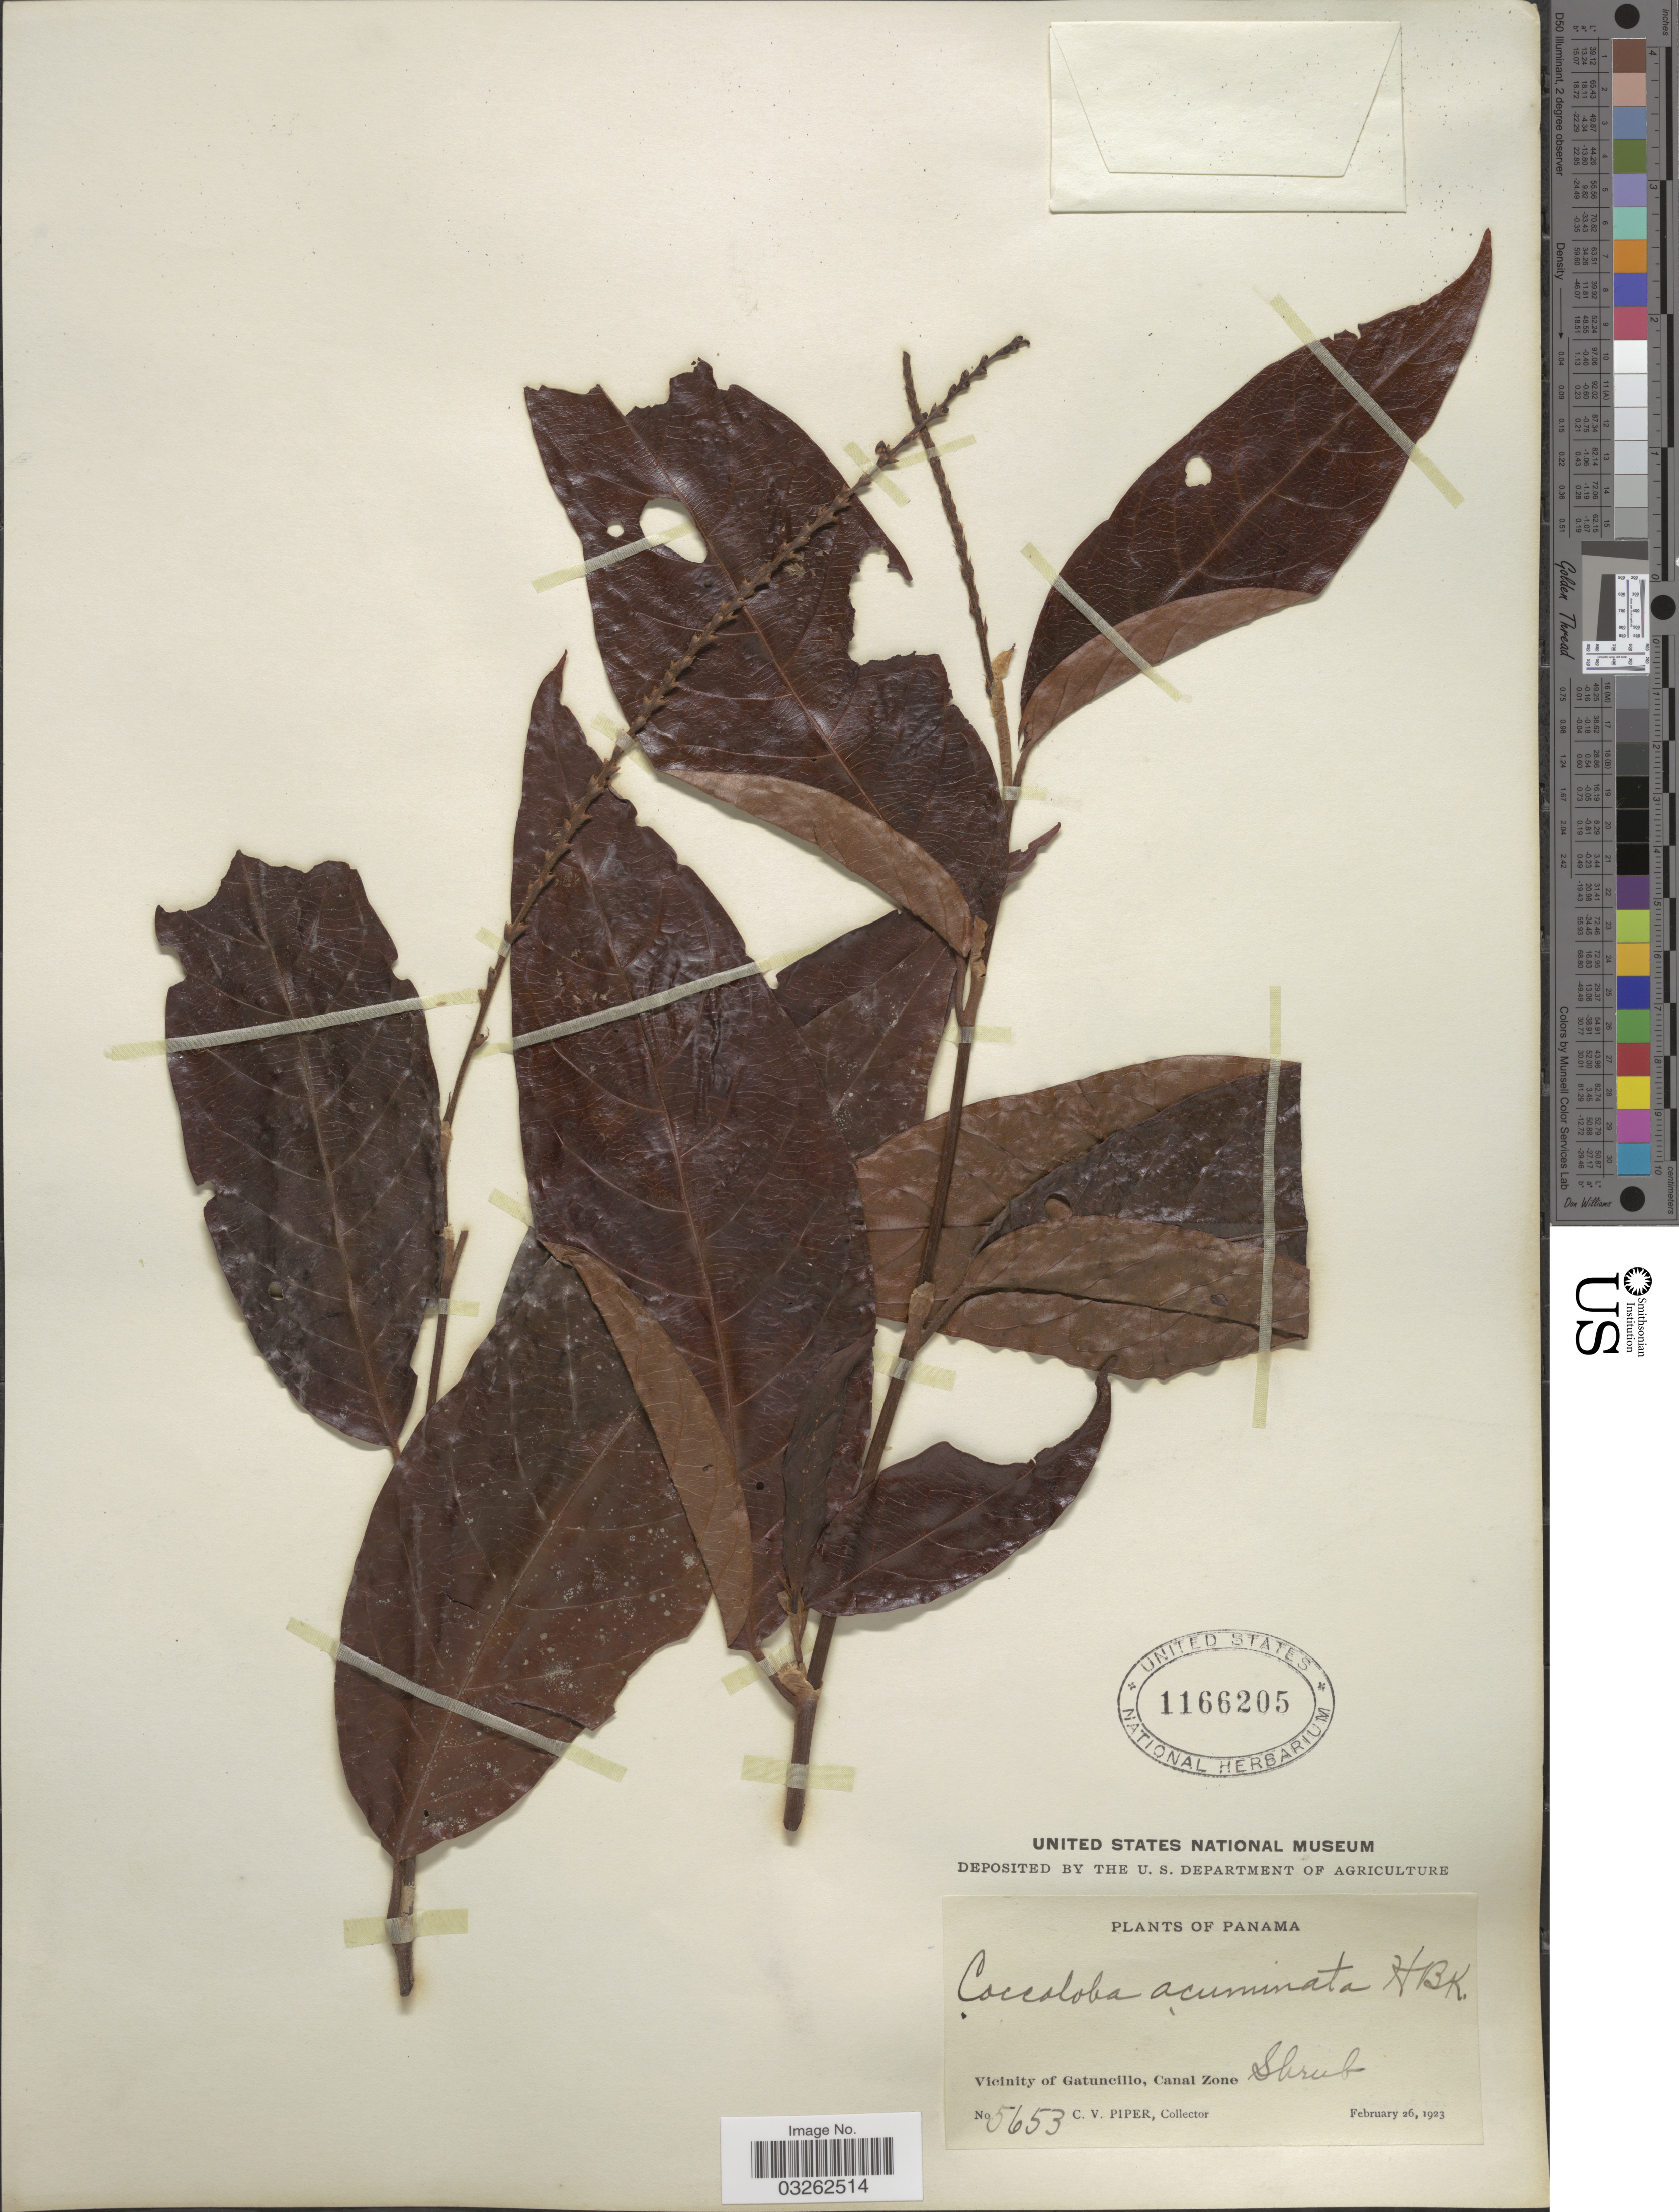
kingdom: Plantae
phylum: Tracheophyta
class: Magnoliopsida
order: Caryophyllales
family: Polygonaceae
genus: Coccoloba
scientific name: Coccoloba acuminata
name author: Kunth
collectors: C. V. Piper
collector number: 5653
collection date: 1923-02-26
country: Panama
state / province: Colón / Panamá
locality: Vicinity of Gatuncillo, Canal Zone.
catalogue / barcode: US 1166205